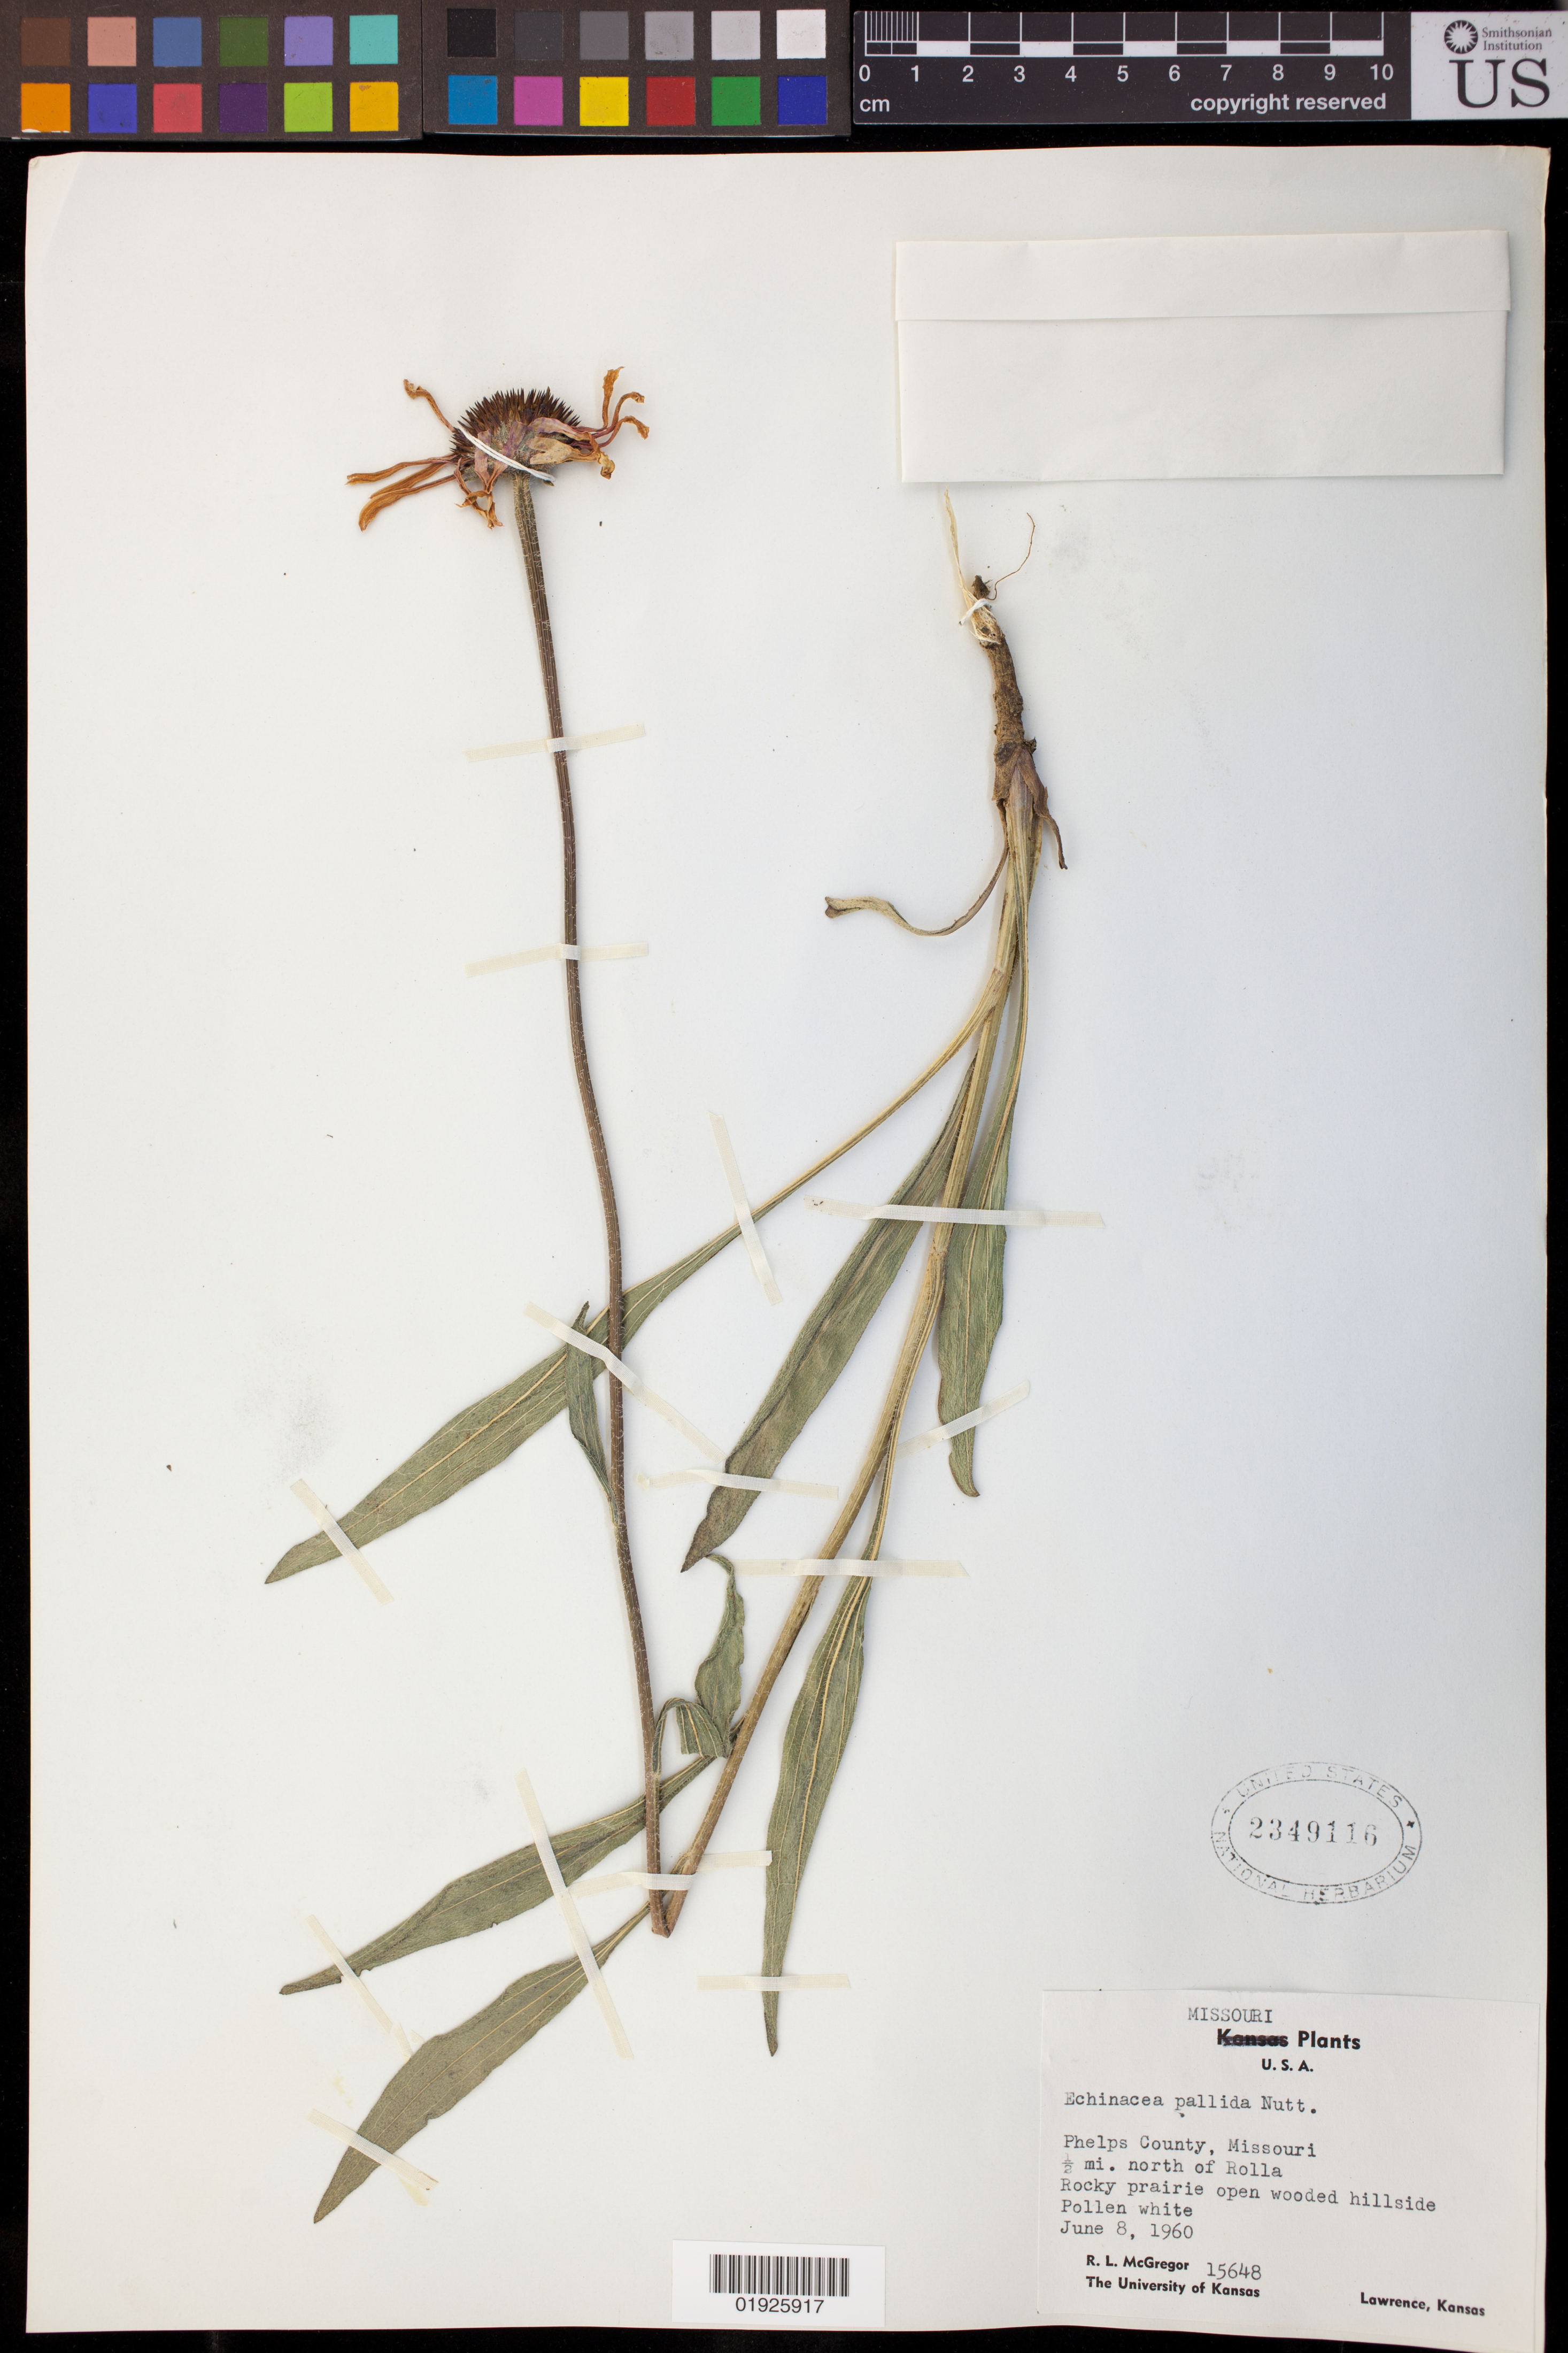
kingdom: Plantae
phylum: Tracheophyta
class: Magnoliopsida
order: Asterales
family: Asteraceae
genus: Echinacea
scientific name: Echinacea pallida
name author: (Nutt.) Nutt.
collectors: R. McGregor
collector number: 15648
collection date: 1960-06-08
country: United States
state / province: Missouri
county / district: Phelps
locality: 1/2 mi north of Rolla.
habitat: Rocky prairie open wooded hillside.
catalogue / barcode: US 2349116